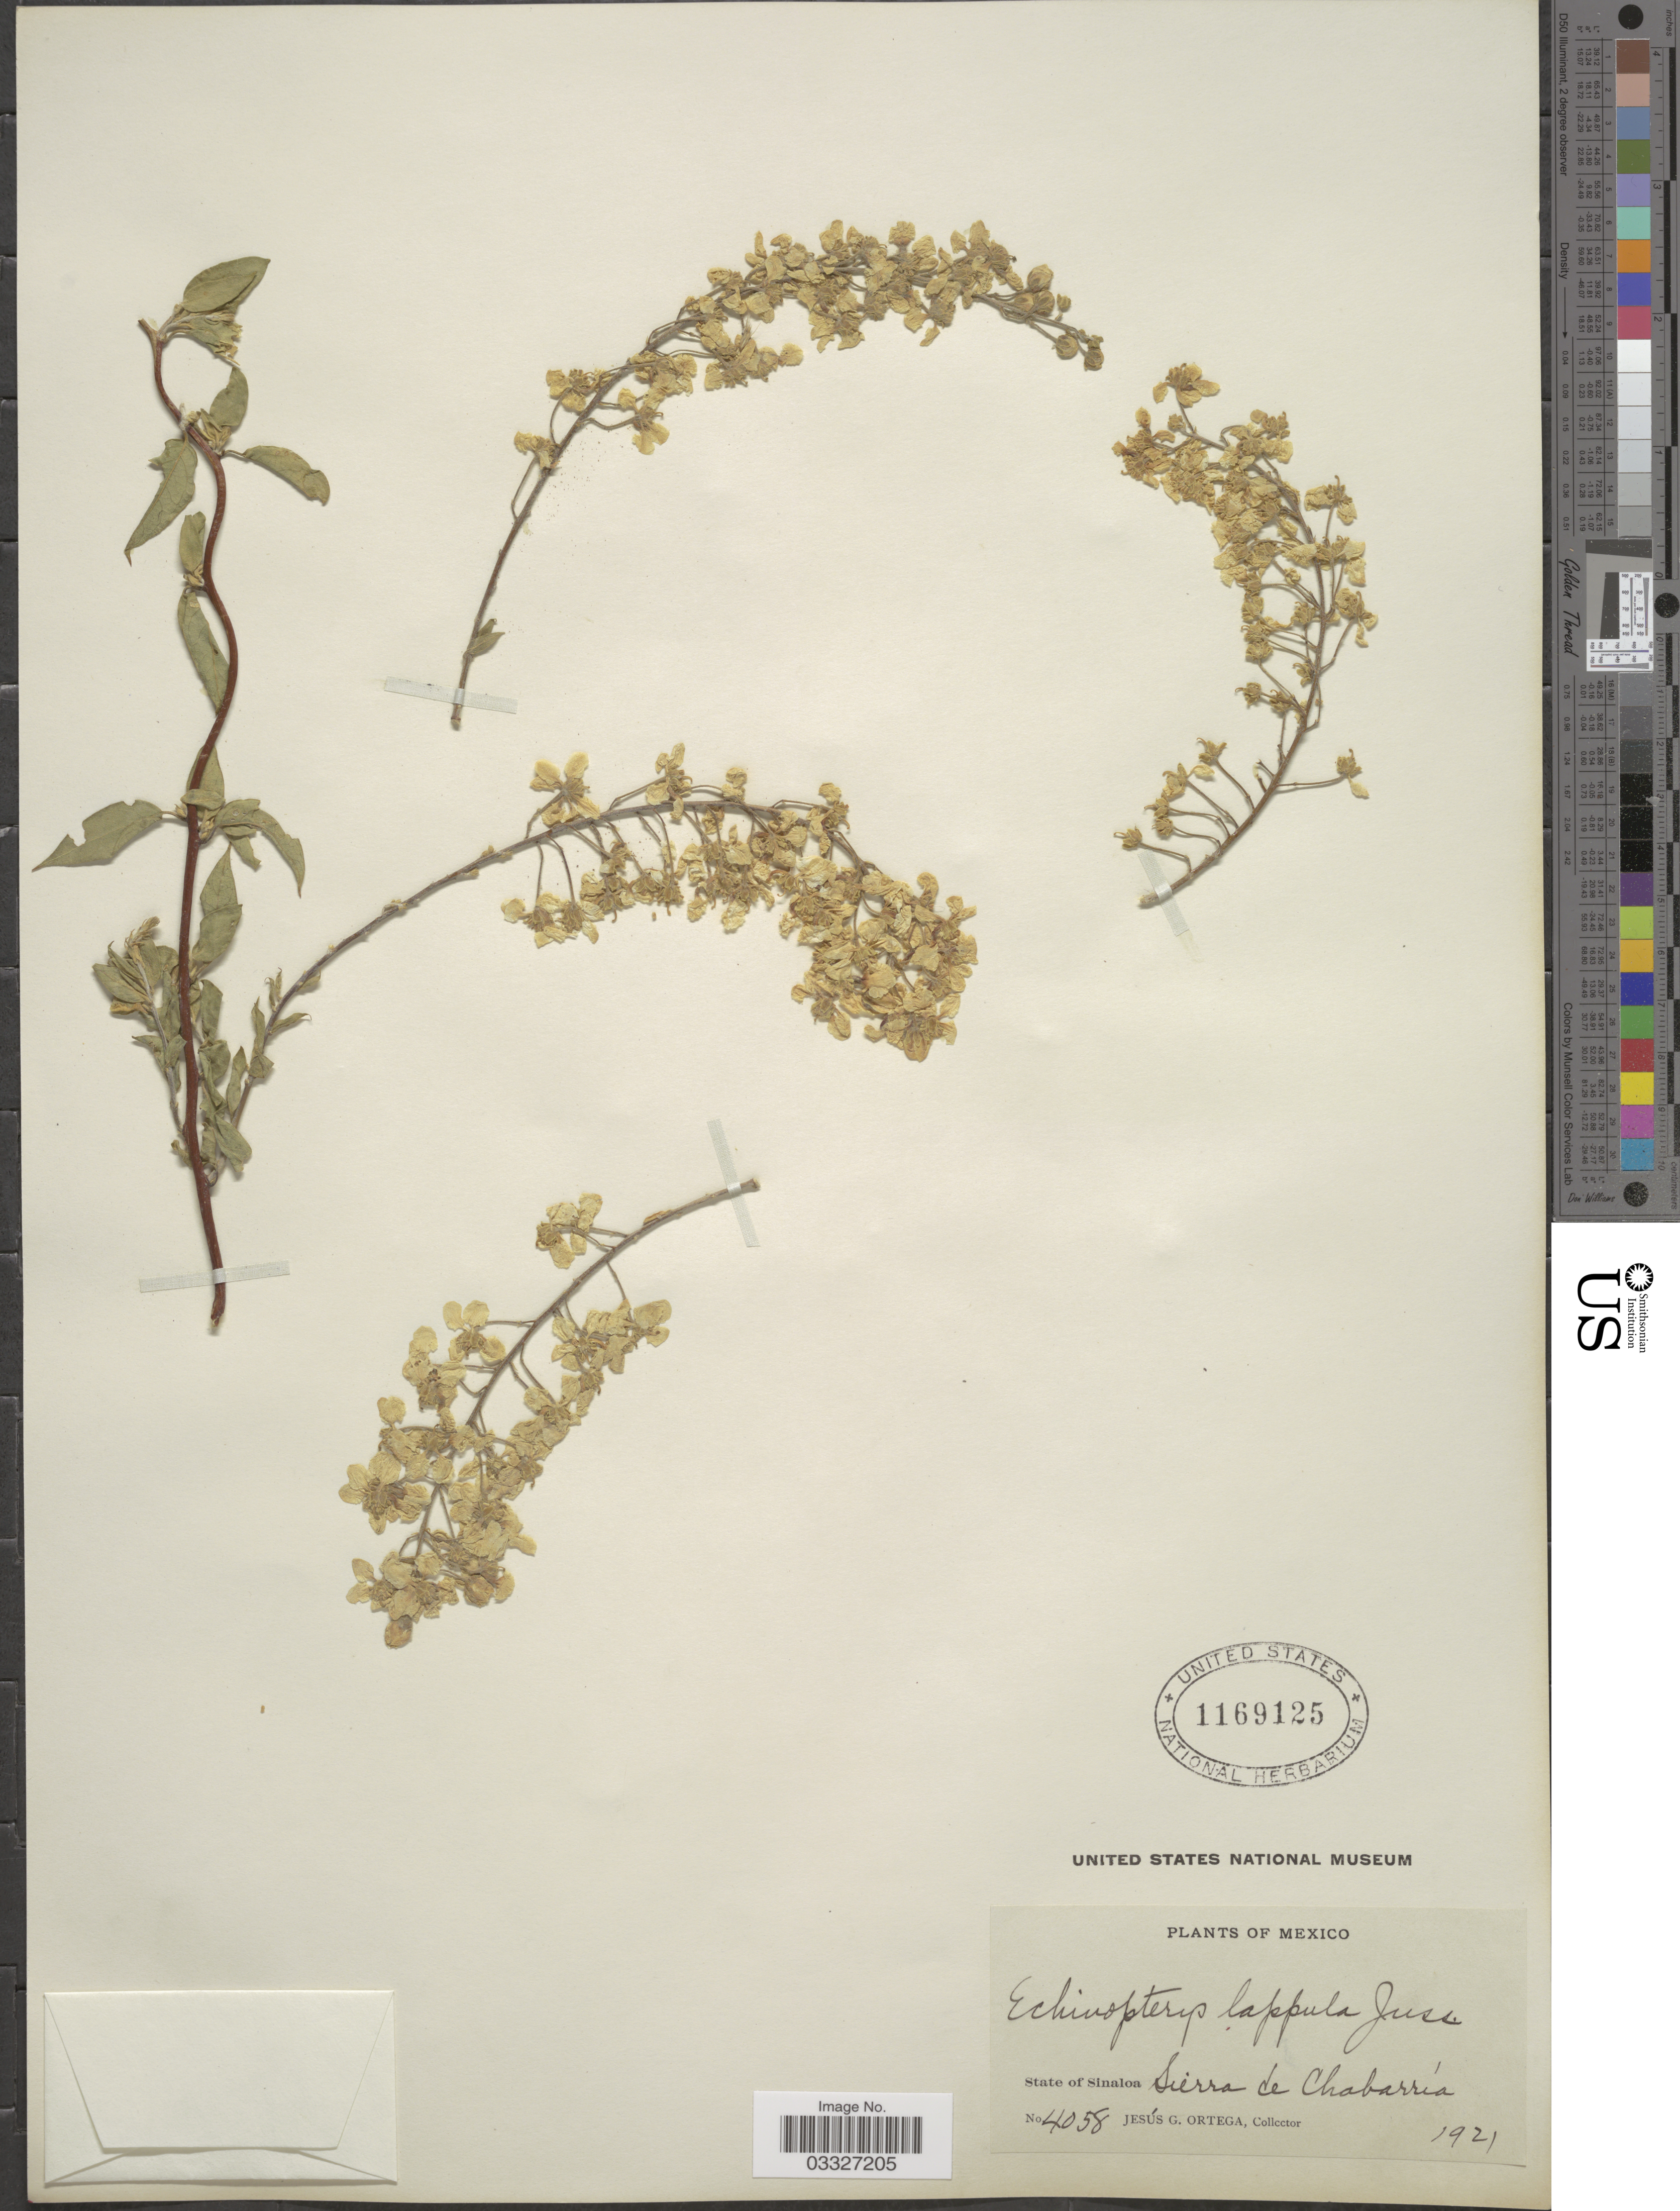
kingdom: Plantae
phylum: Tracheophyta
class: Magnoliopsida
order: Malpighiales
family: Malpighiaceae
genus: Echinopterys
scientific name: Echinopterys eglandulosa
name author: (A. Juss.) Small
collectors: J. Ortega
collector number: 4058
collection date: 1921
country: Mexico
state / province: Sinaloa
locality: Sierra de Chabarría.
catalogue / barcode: US 1169125